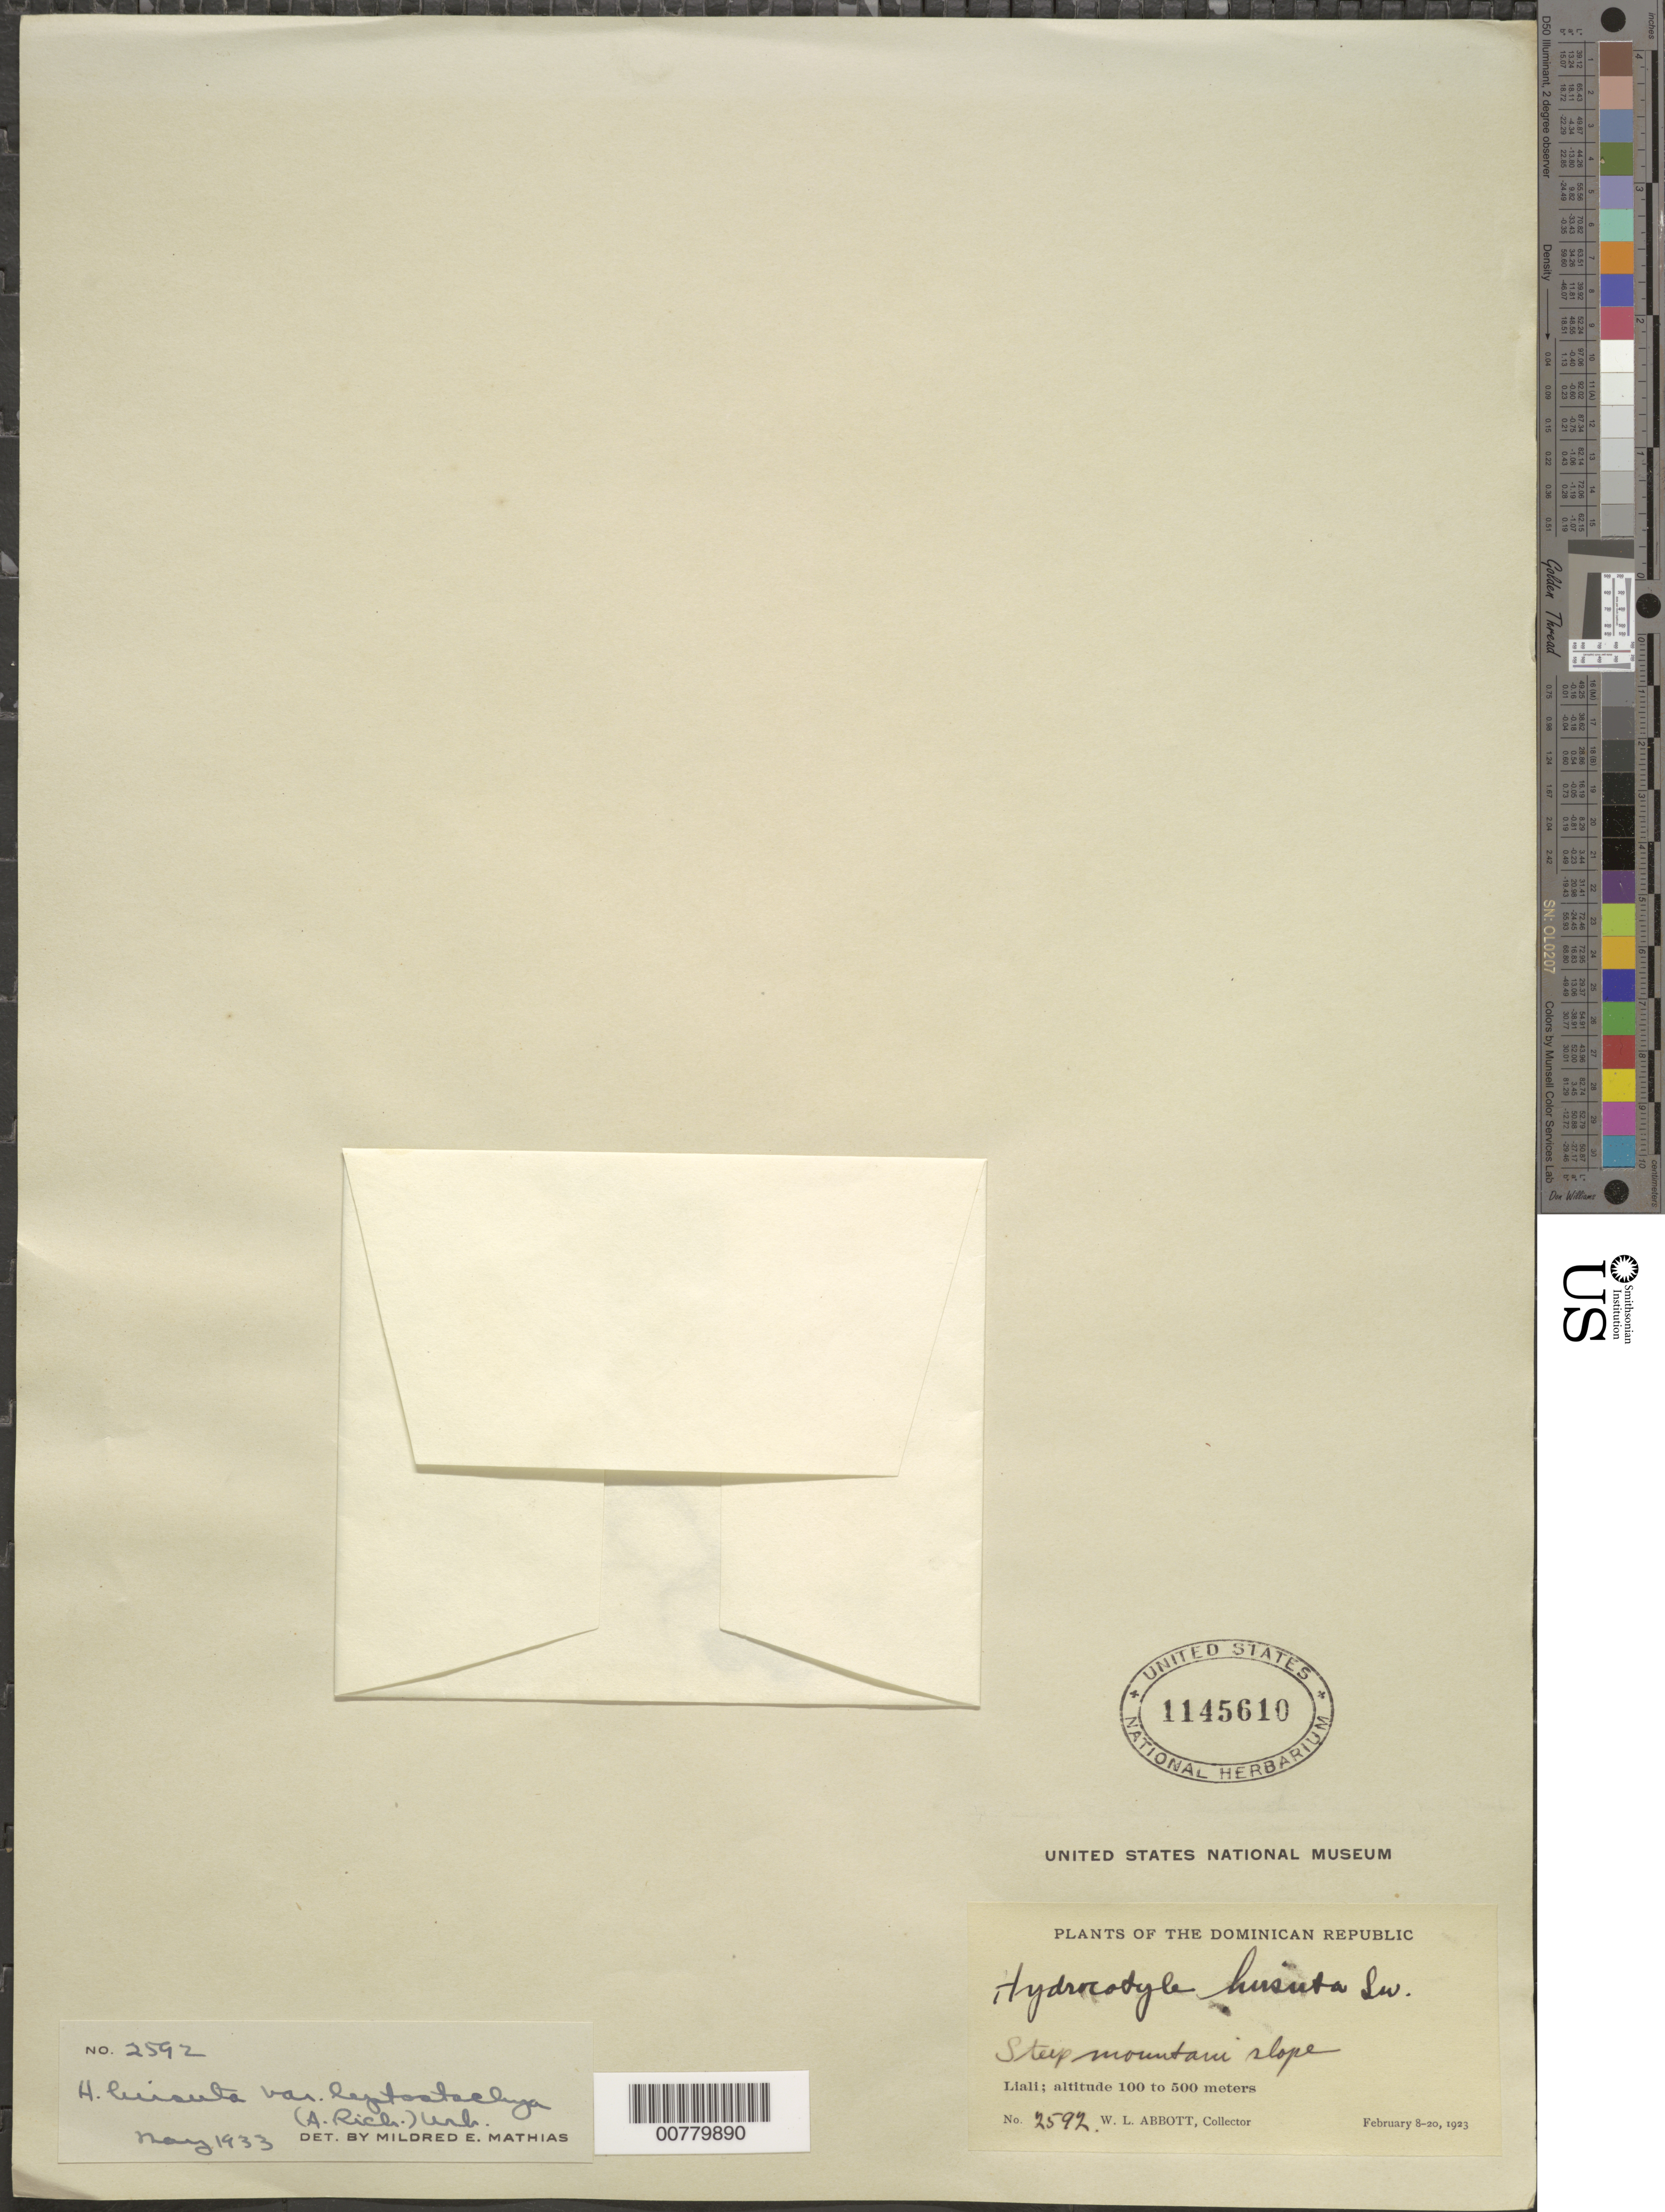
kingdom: Plantae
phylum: Tracheophyta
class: Magnoliopsida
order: Apiales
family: Araliaceae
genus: Hydrocotyle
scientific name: Hydrocotyle hirsuta var. leptostachya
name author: (A. Rich.) Urb.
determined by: Mathias, M. E.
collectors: W. L. Abbott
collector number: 2592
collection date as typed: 08 Feb 1923 to 20 Feb 1923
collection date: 1923-02-08/1923-02-20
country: Dominican Republic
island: Hispaniola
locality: Liali.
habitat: Steep mountain slope.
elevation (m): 100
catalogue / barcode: US 1145610